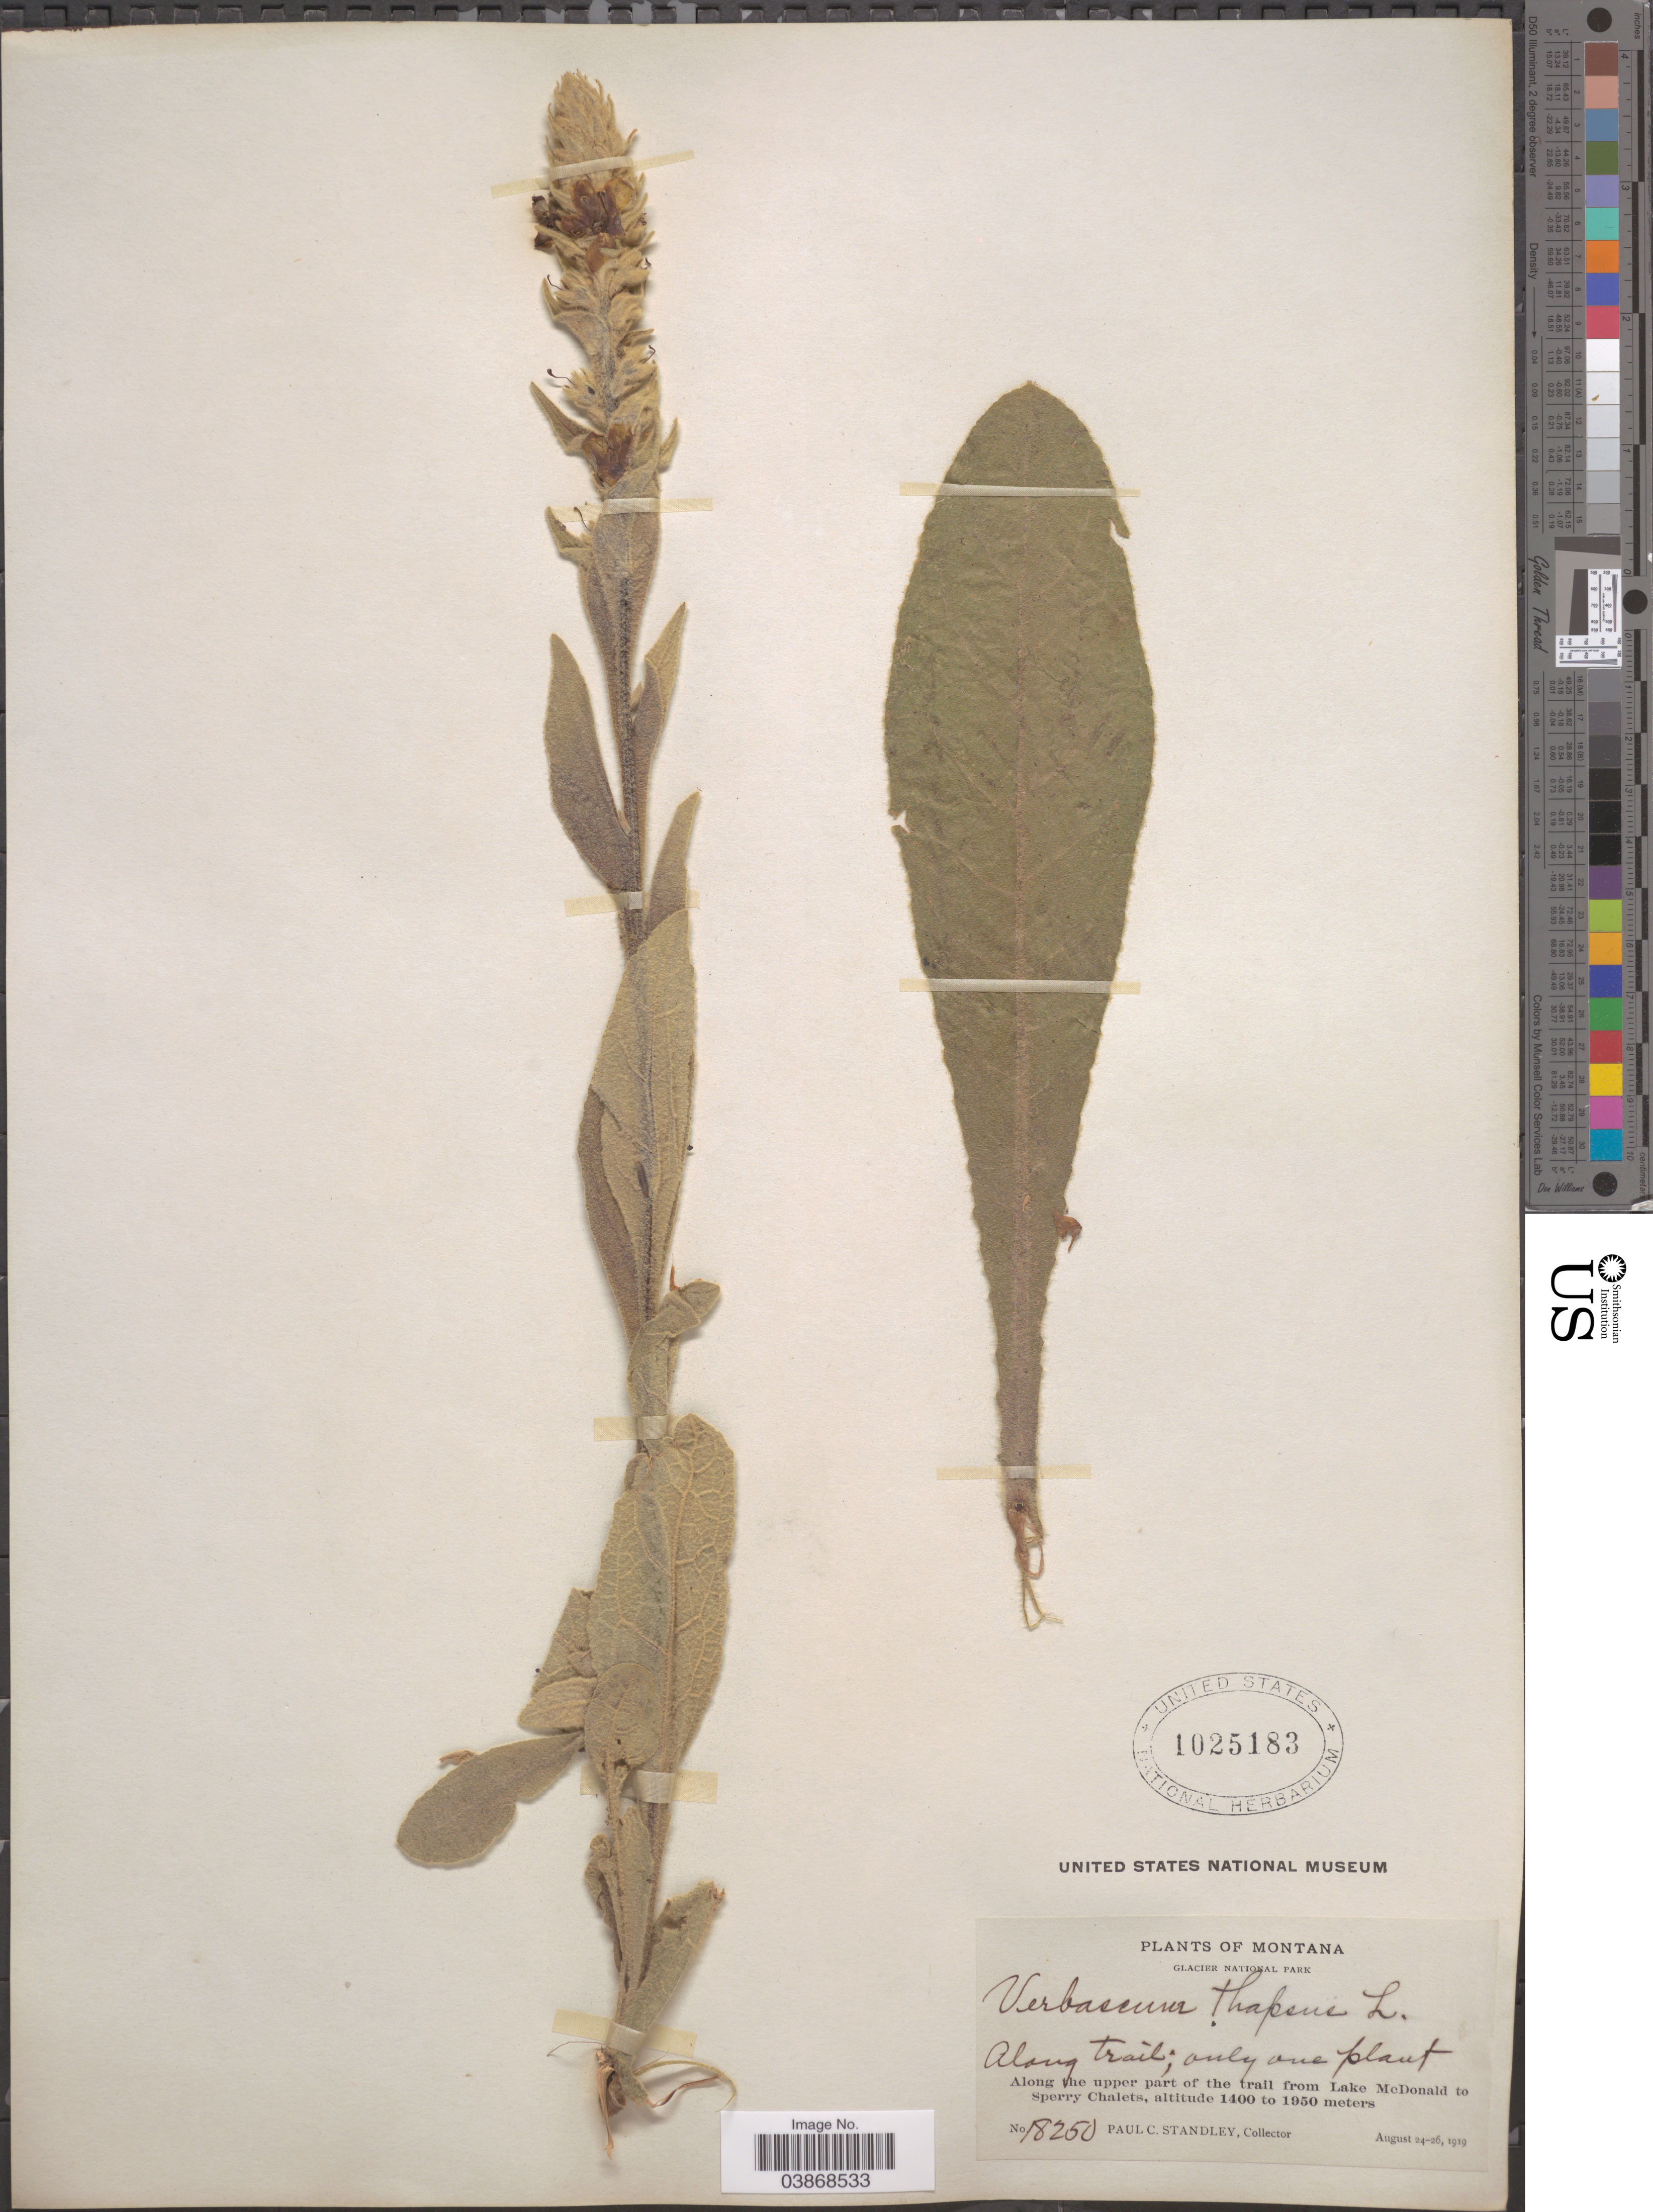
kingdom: Plantae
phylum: Tracheophyta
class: Magnoliopsida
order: Lamiales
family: Scrophulariaceae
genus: Verbascum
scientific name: Verbascum thapsus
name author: L.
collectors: P. C. Standley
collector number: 18250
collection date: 1919-08-24/1919-08-26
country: United States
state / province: Montana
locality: Glacier National Park. Along trail. Along the upper part of the trail from Lake McDonald to Sperry Chalets.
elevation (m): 1400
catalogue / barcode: US 1025183